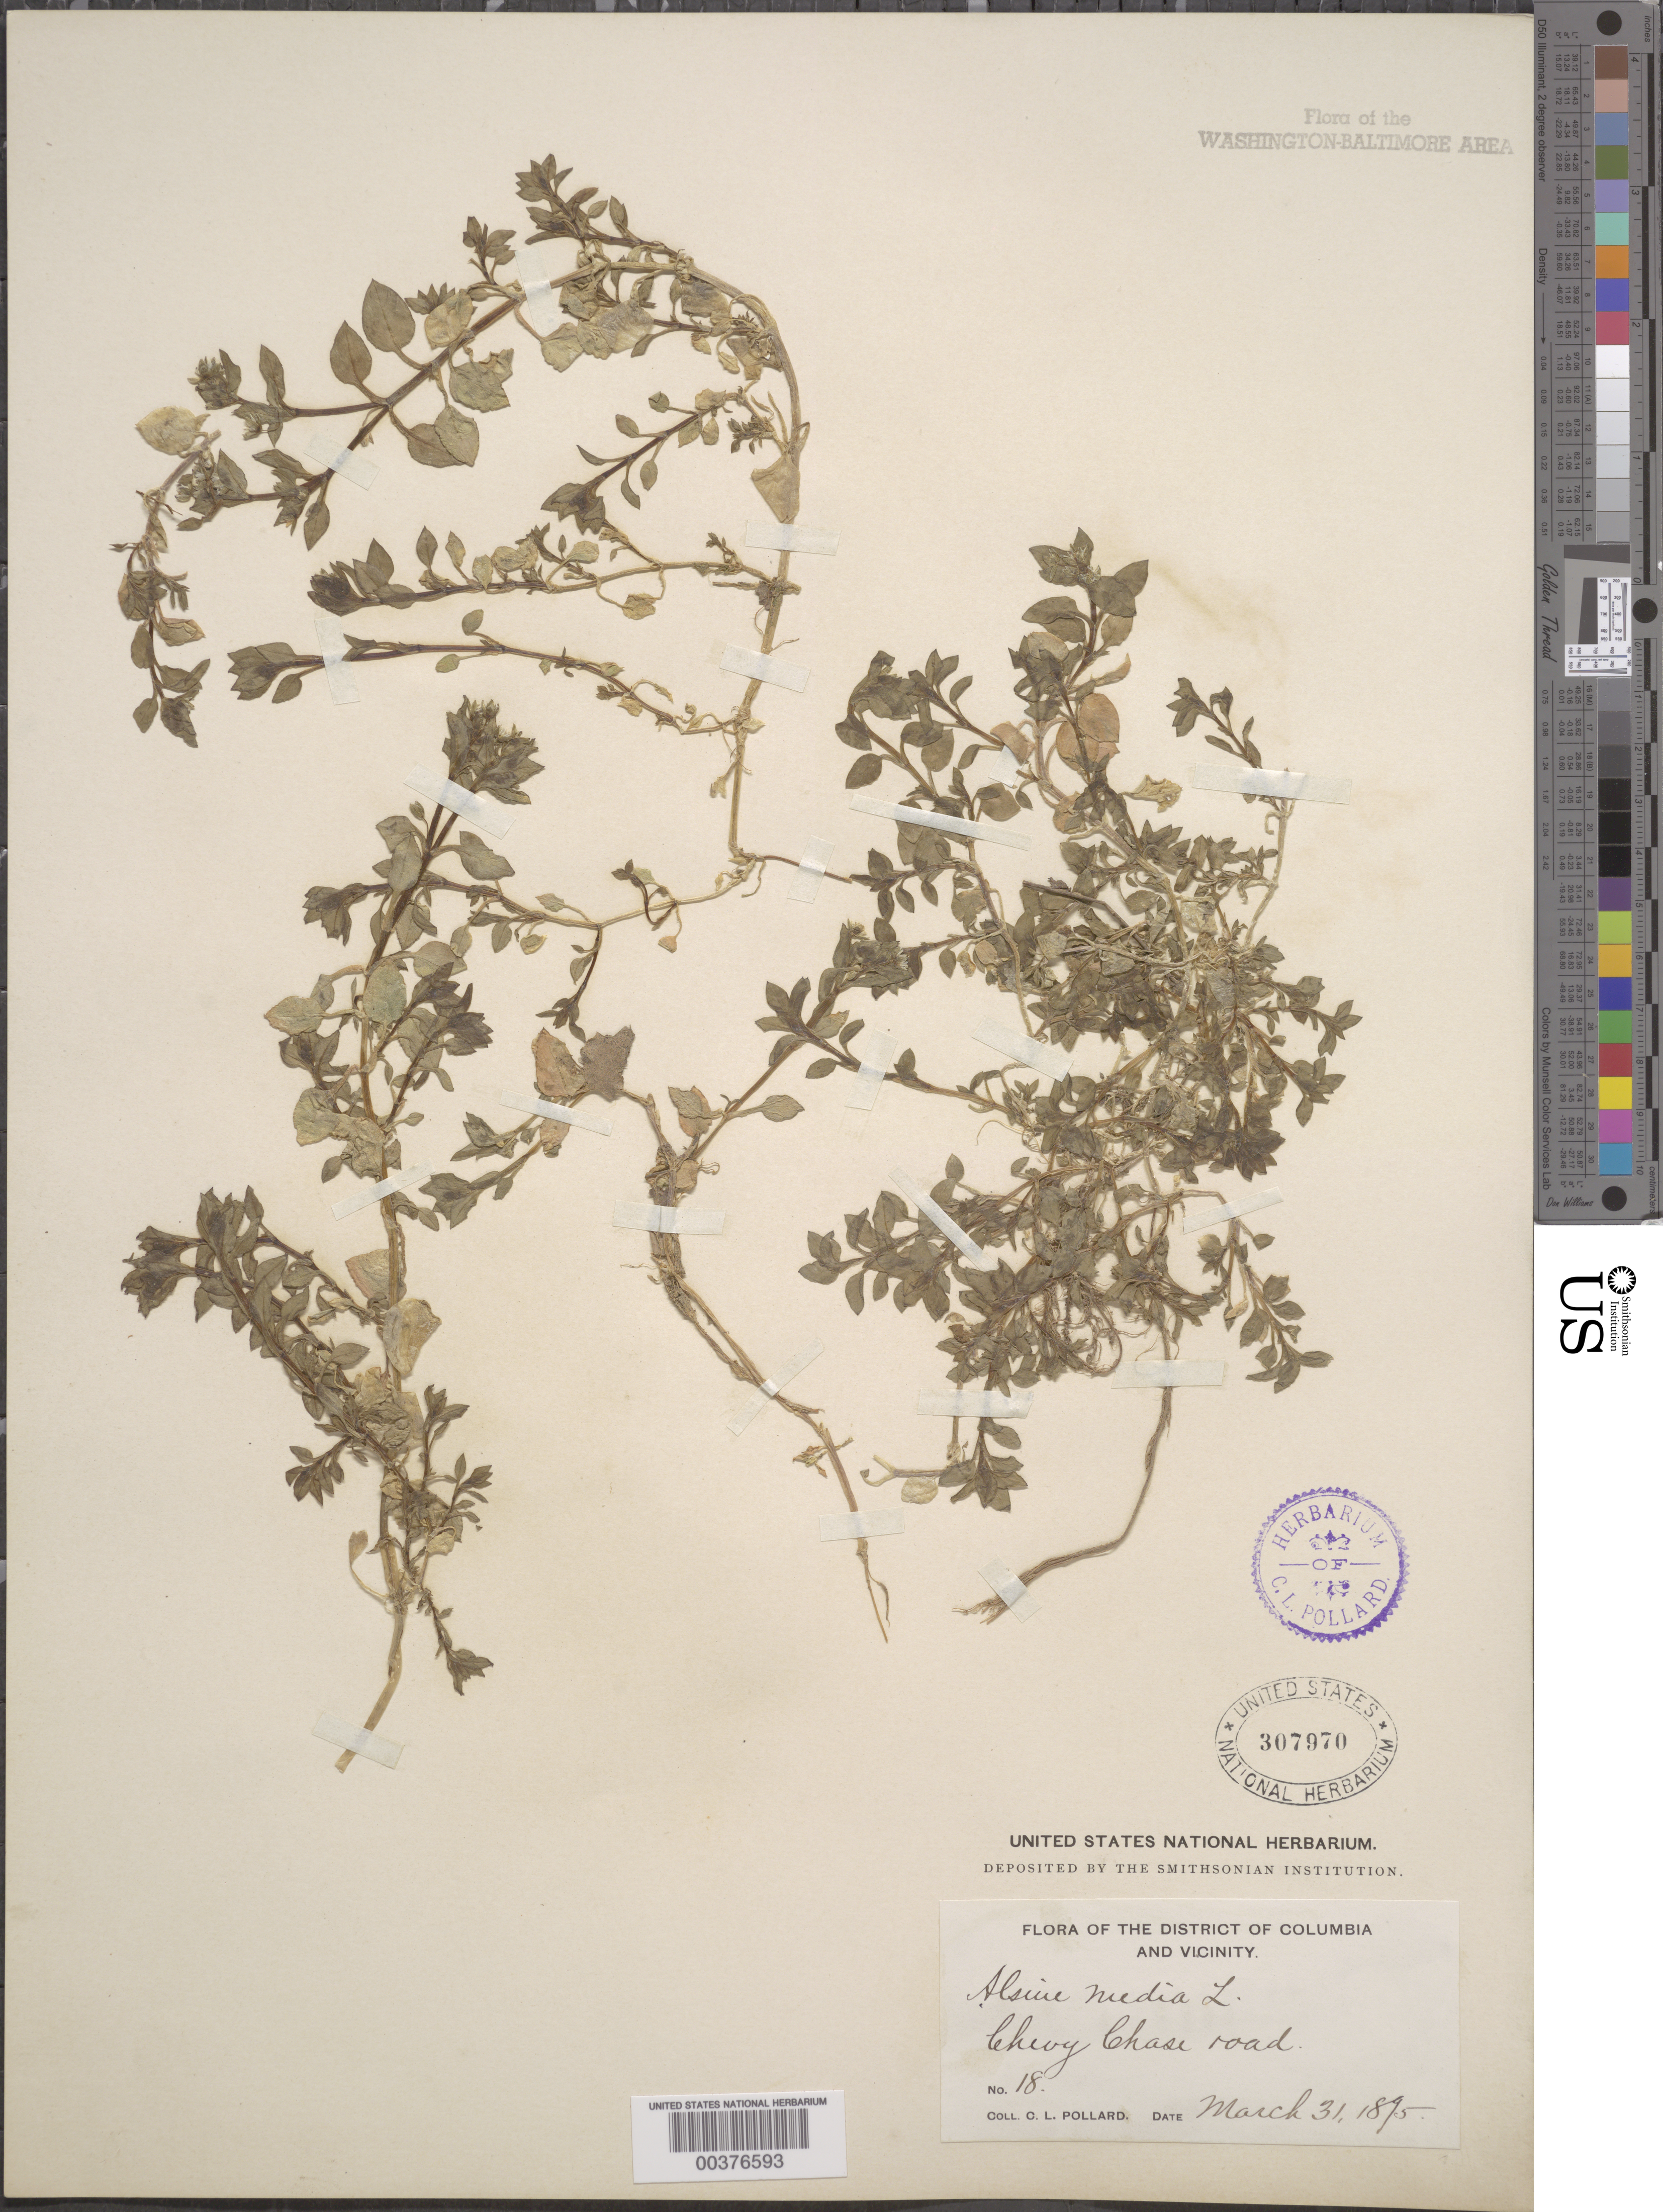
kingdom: Plantae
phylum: Tracheophyta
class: Magnoliopsida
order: Caryophyllales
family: Caryophyllaceae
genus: Stellaria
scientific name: Stellaria media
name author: (L.) Vill.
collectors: C. L. Pollard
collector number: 18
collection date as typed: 31 Mar 1895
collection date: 1895-03-31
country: United States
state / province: District of Columbia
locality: Chevy Chase Road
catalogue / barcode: US 307970